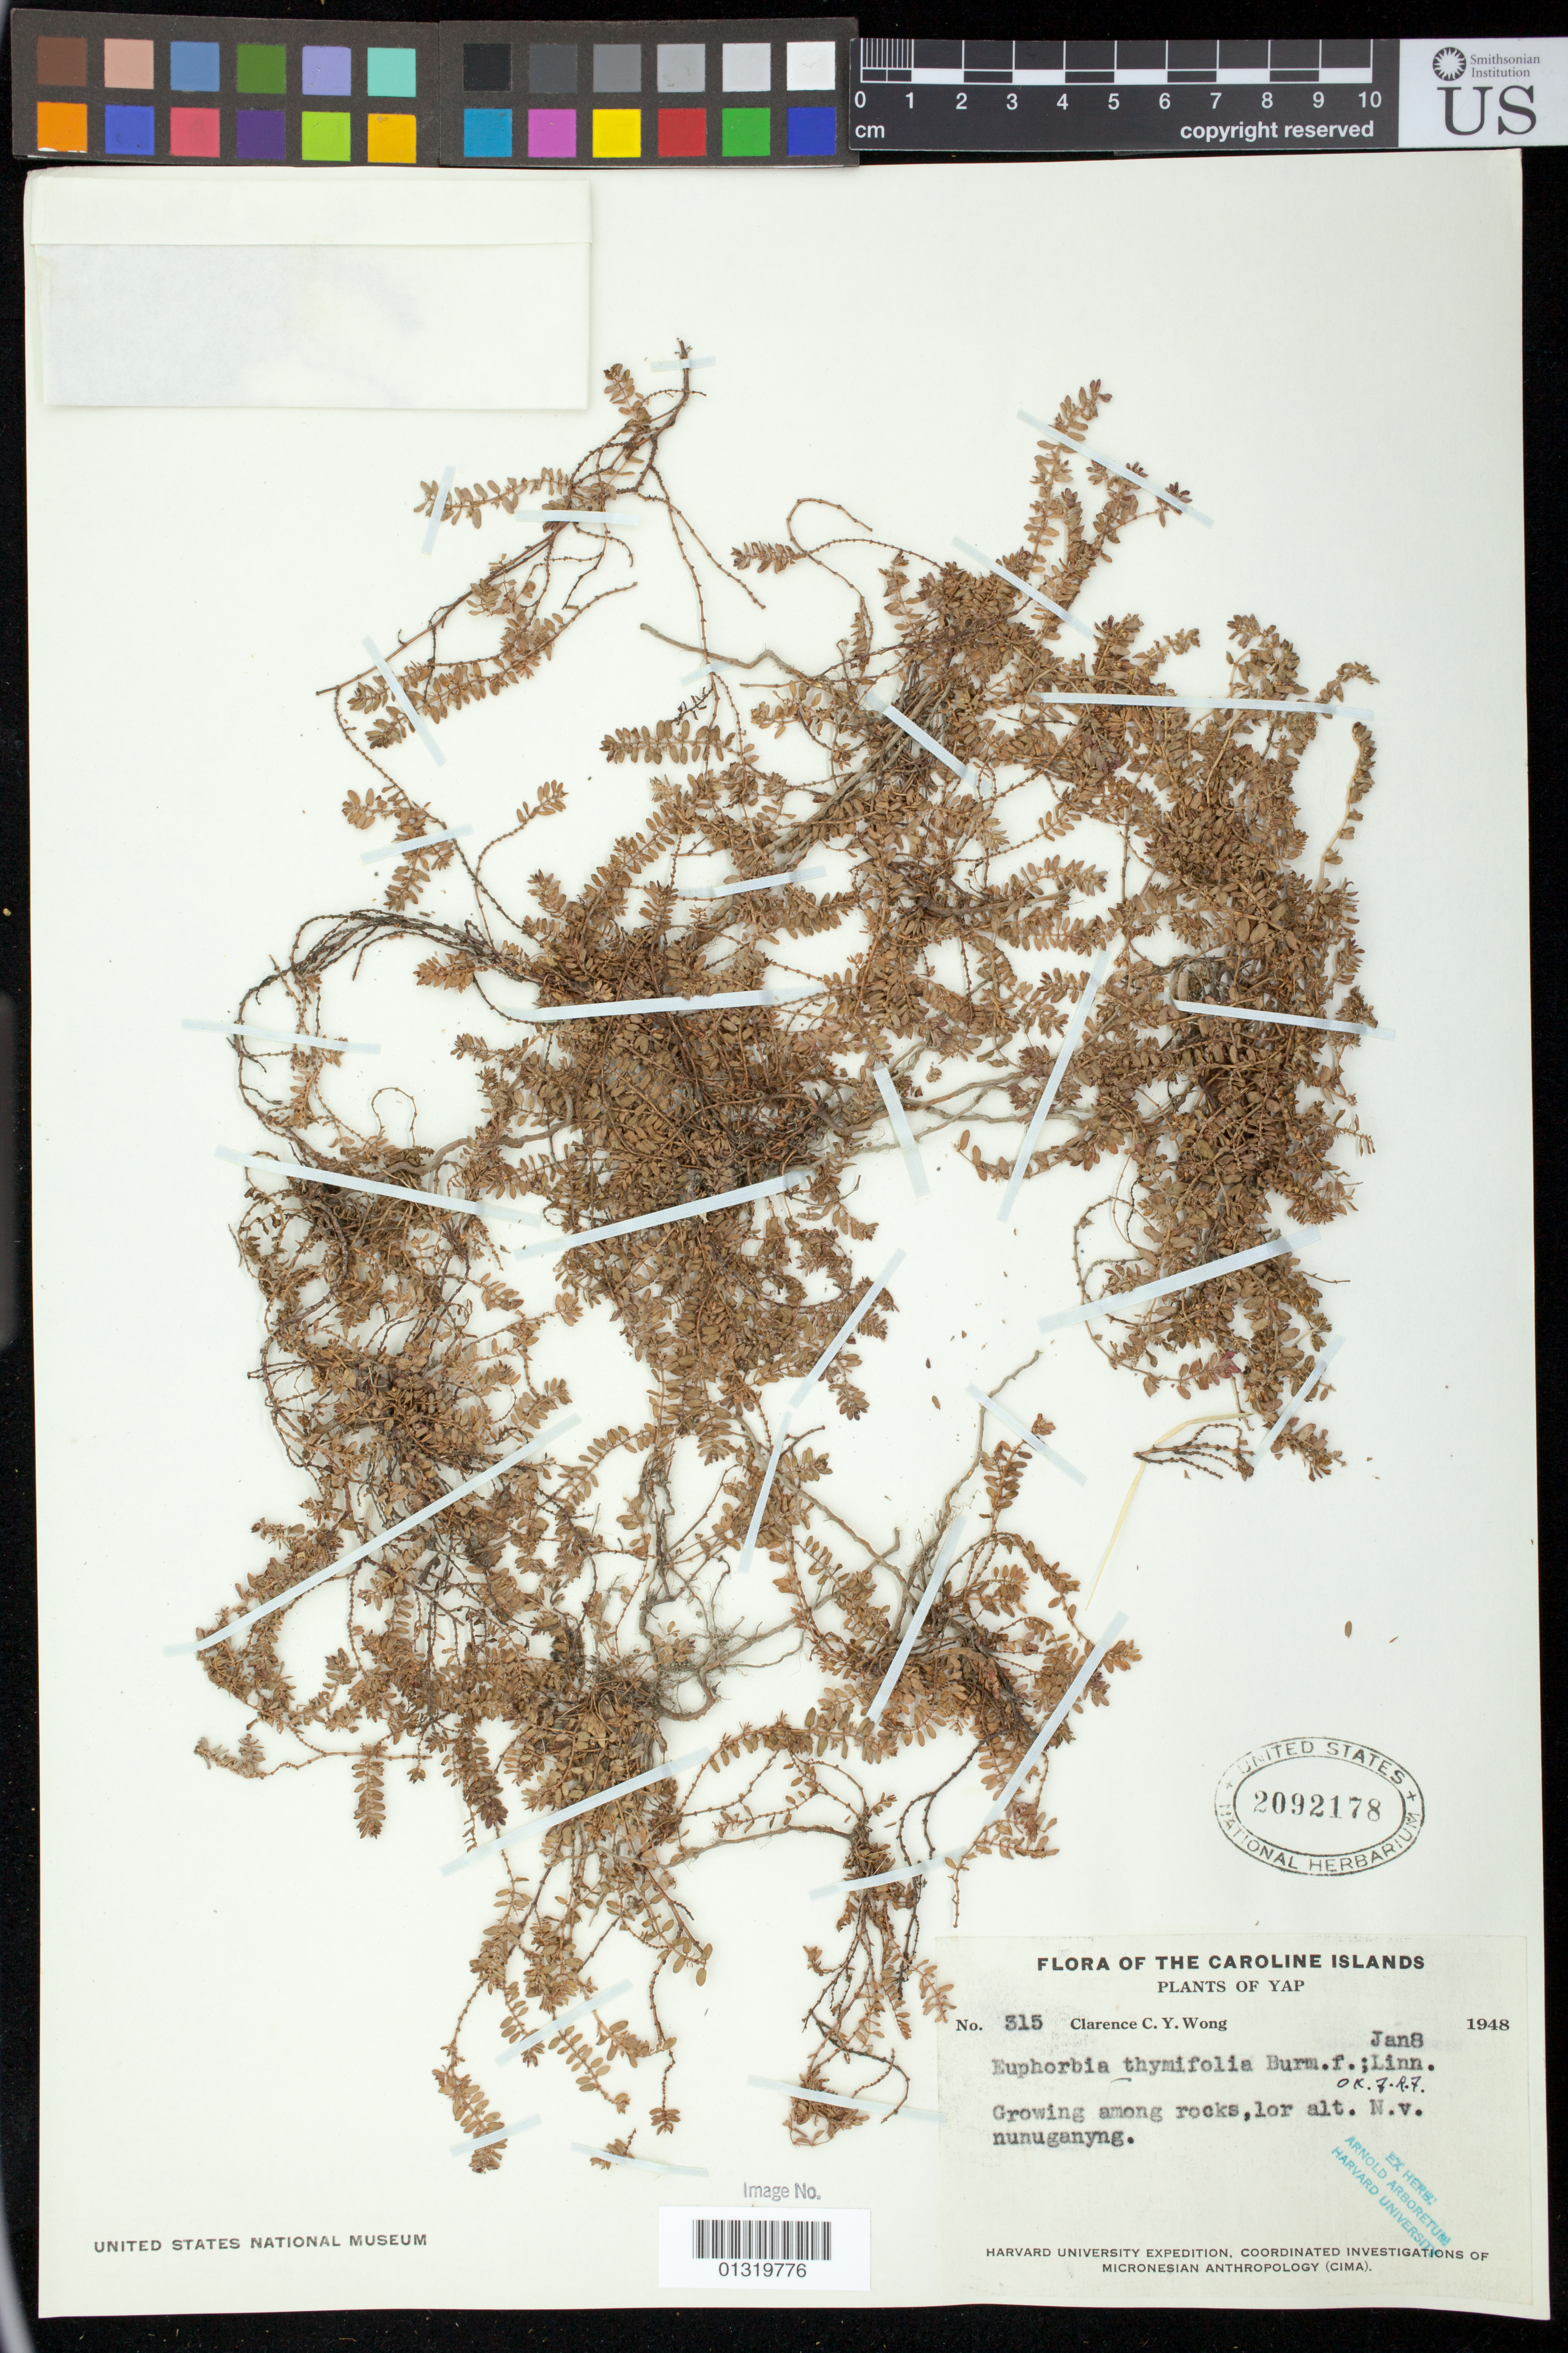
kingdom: Plantae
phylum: Tracheophyta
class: Magnoliopsida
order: Malpighiales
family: Euphorbiaceae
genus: Euphorbia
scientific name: Euphorbia thymifolia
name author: L.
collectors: C. Wong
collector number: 315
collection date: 1948-01-08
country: Micronesia, Federated States of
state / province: Yap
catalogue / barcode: US 2092178